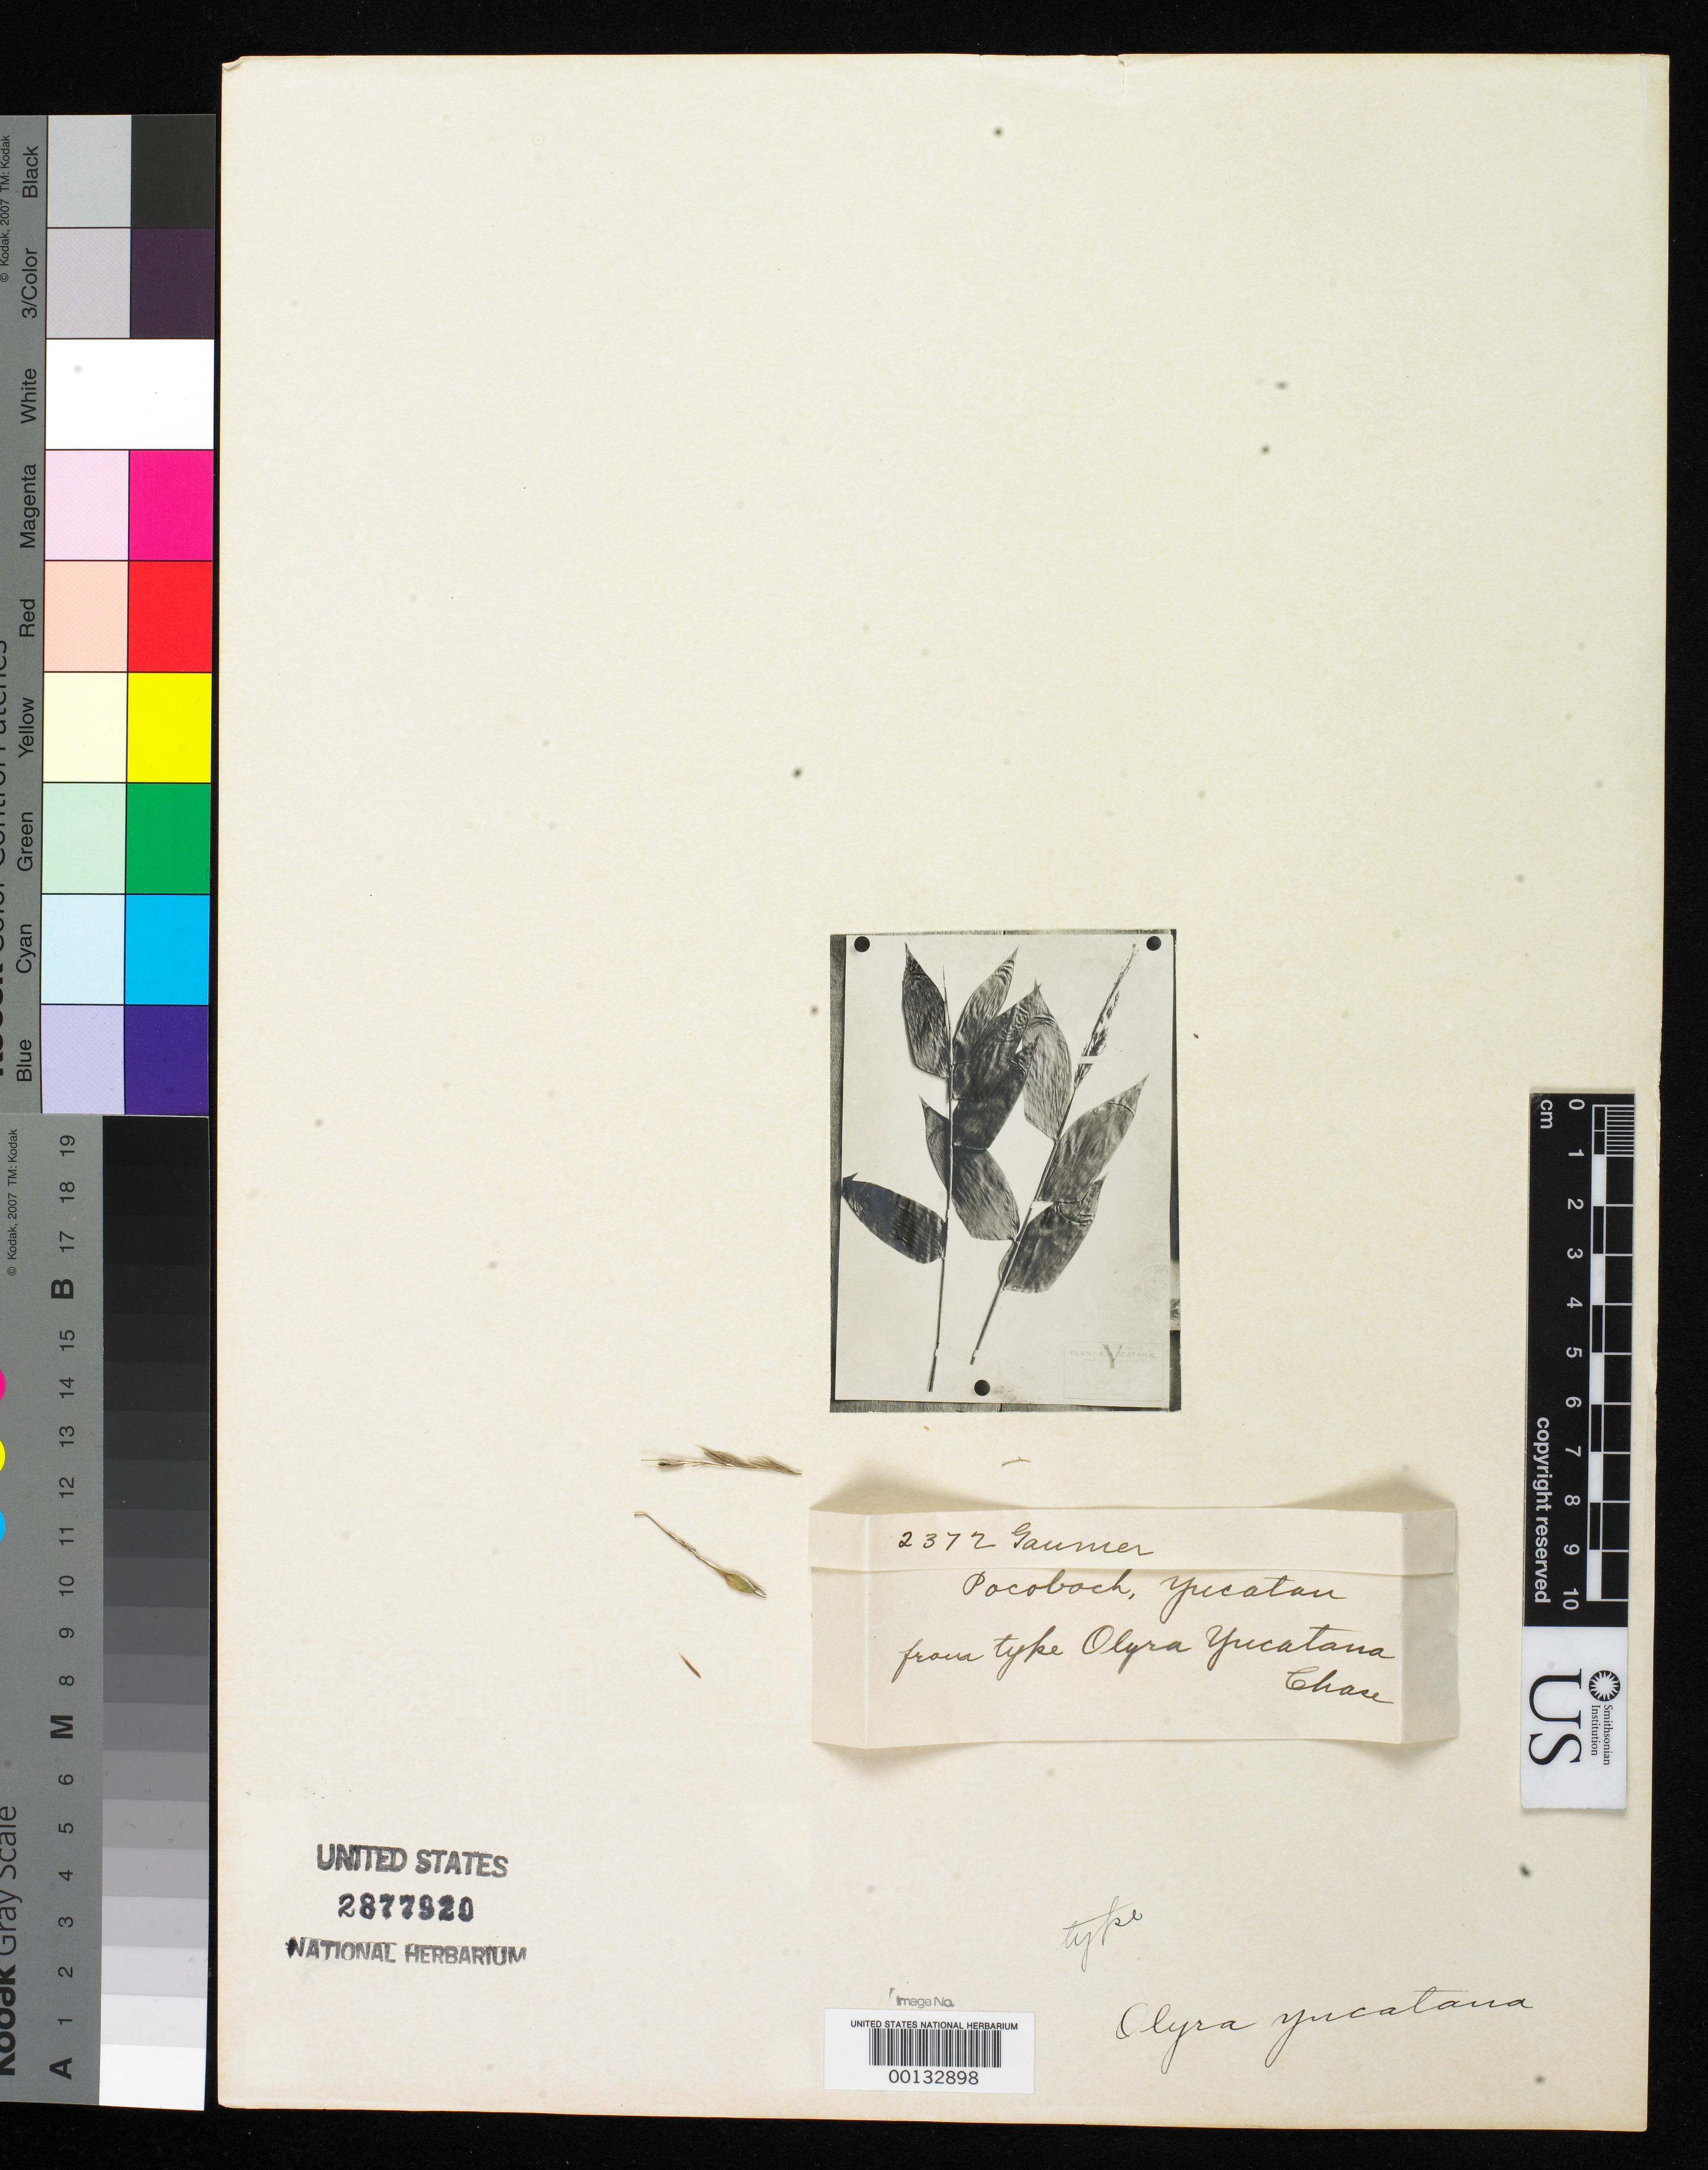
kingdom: Plantae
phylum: Tracheophyta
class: Liliopsida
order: Poales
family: Poaceae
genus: Olyra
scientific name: Olyra yucatana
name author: Chase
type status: Isotype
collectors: G. F. Gaumer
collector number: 2372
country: Mexico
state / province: Yucatán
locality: Pocobach.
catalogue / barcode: US 2877920